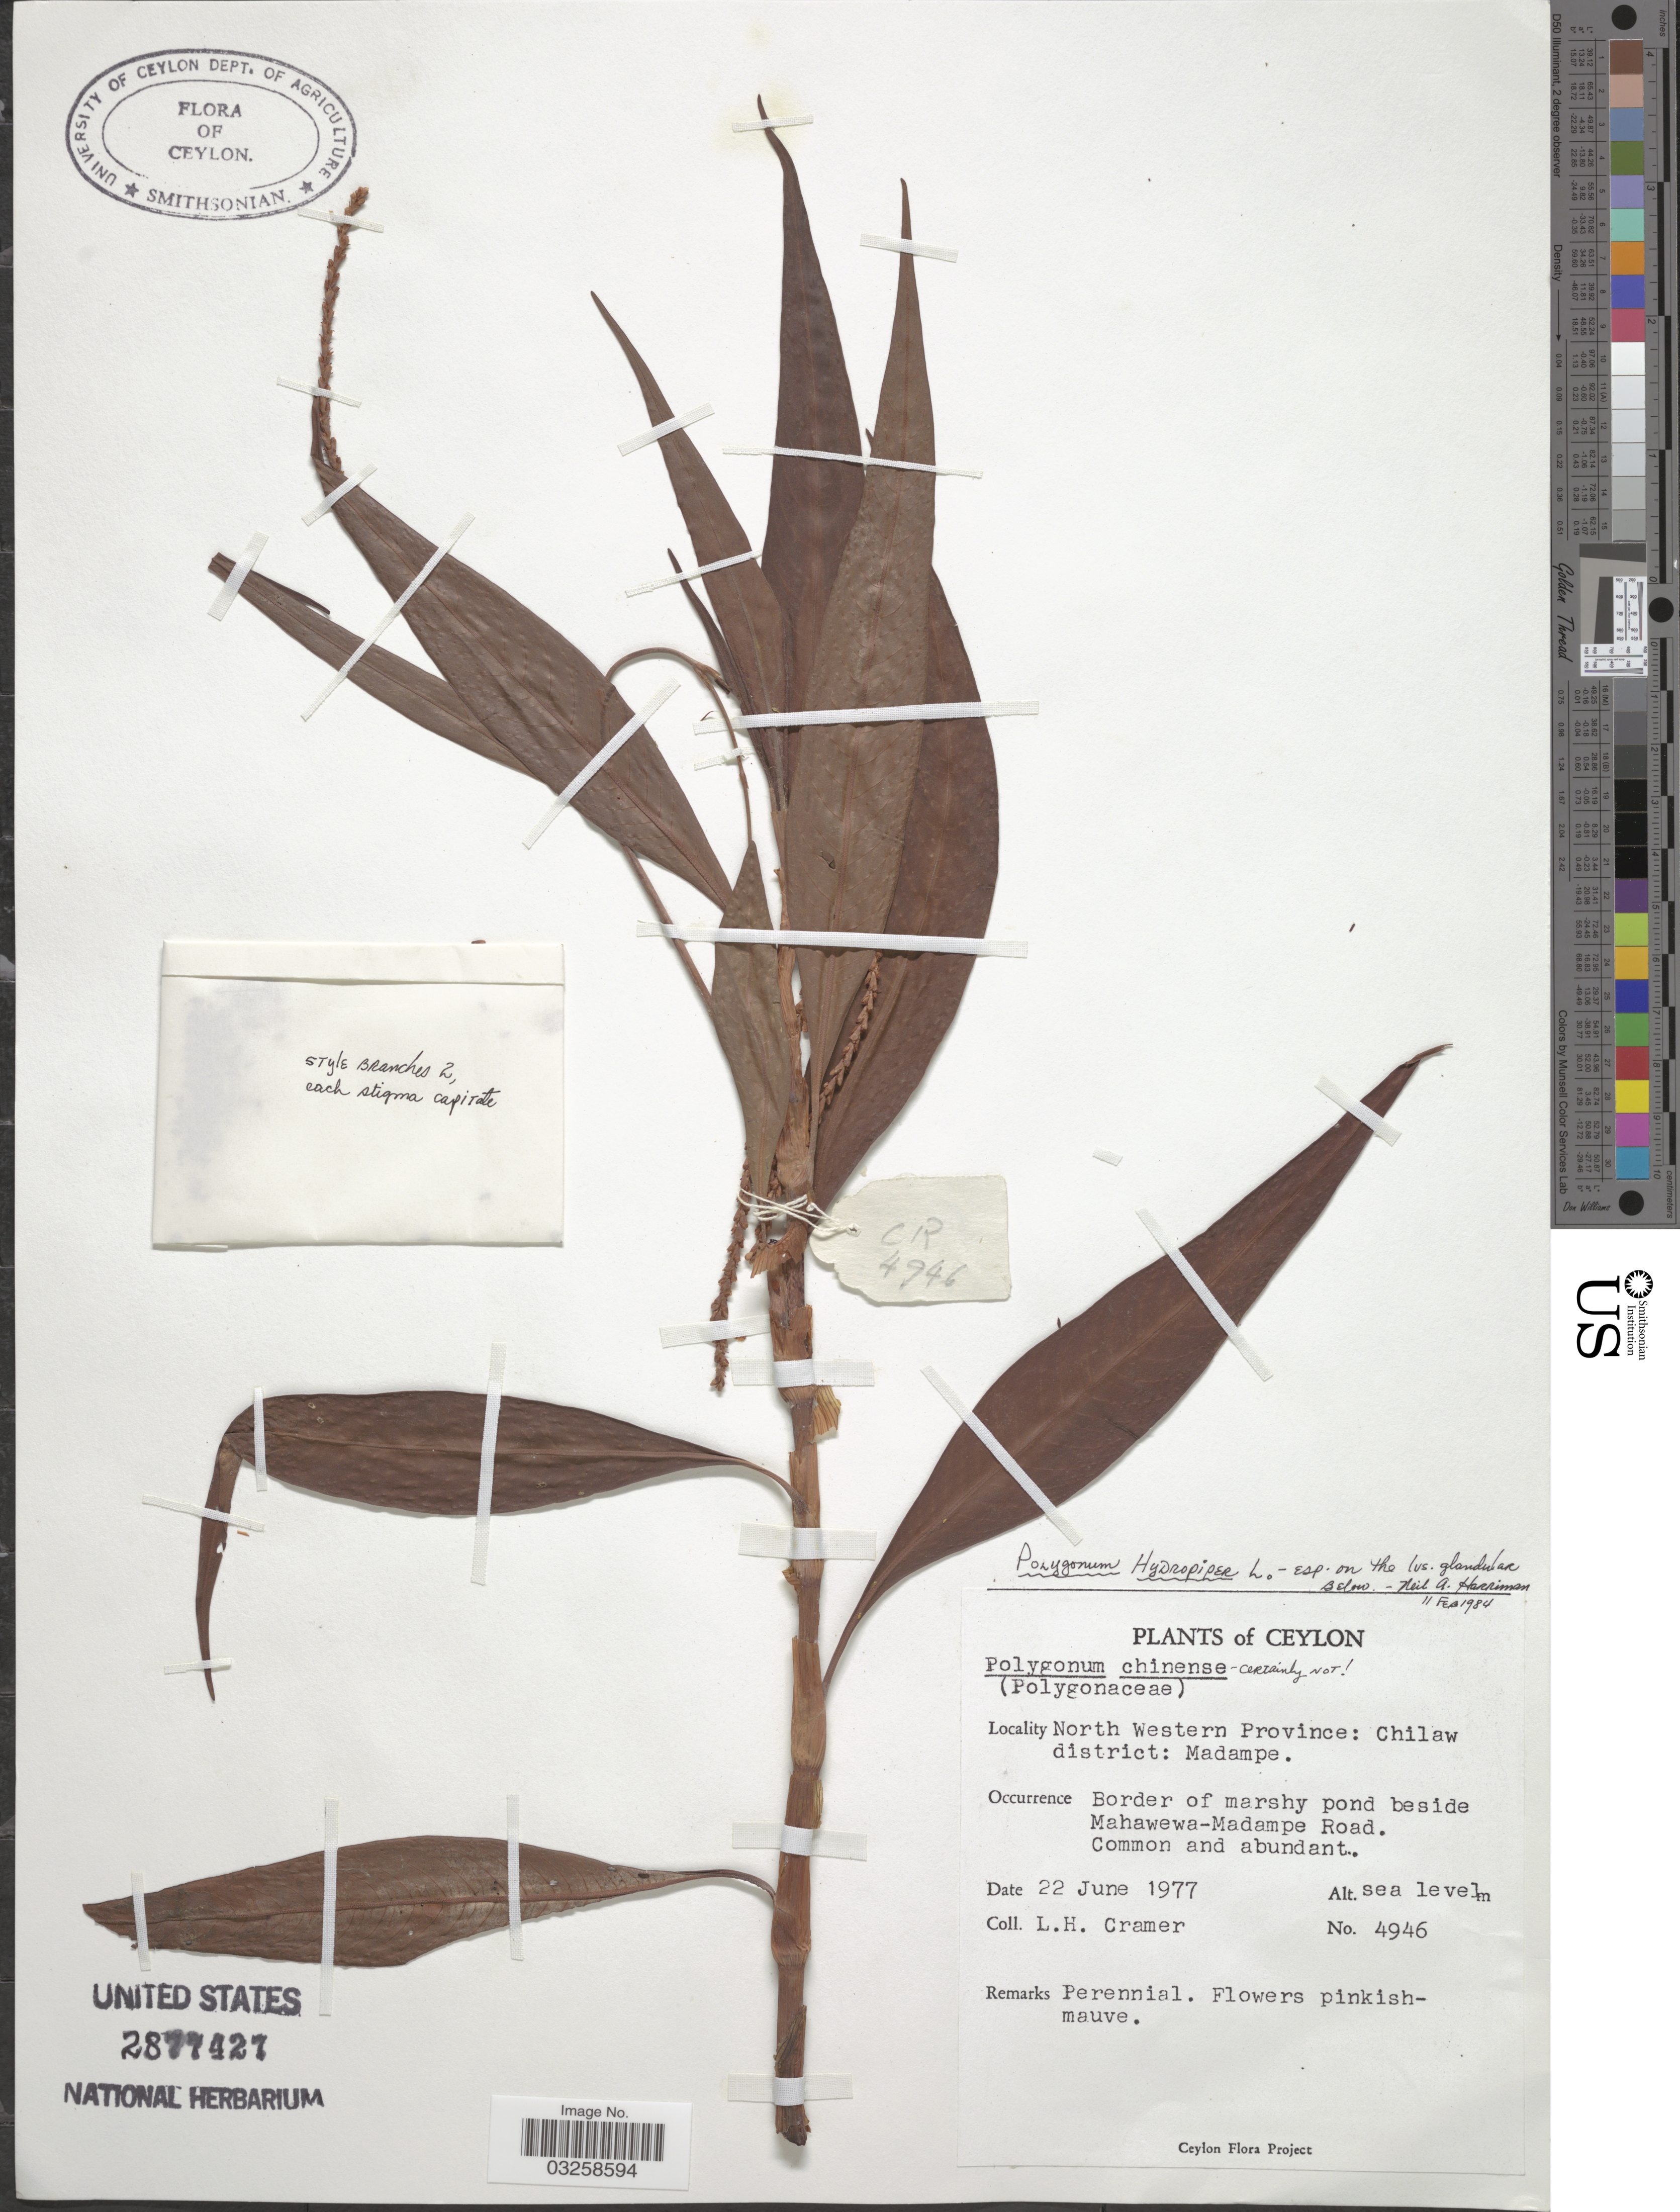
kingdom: Plantae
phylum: Tracheophyta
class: Magnoliopsida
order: Caryophyllales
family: Polygonaceae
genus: Polygonum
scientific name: Polygonum hydropiper var. hydropiper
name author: L.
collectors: L. H. Cramer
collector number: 4946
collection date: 1977-06-22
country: Sri Lanka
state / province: North Western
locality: Ceylon. North Western Province: Chilaw district: Madampe. Border of marshy pond beside Mahawewa-Madampe Road.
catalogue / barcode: US 2877427